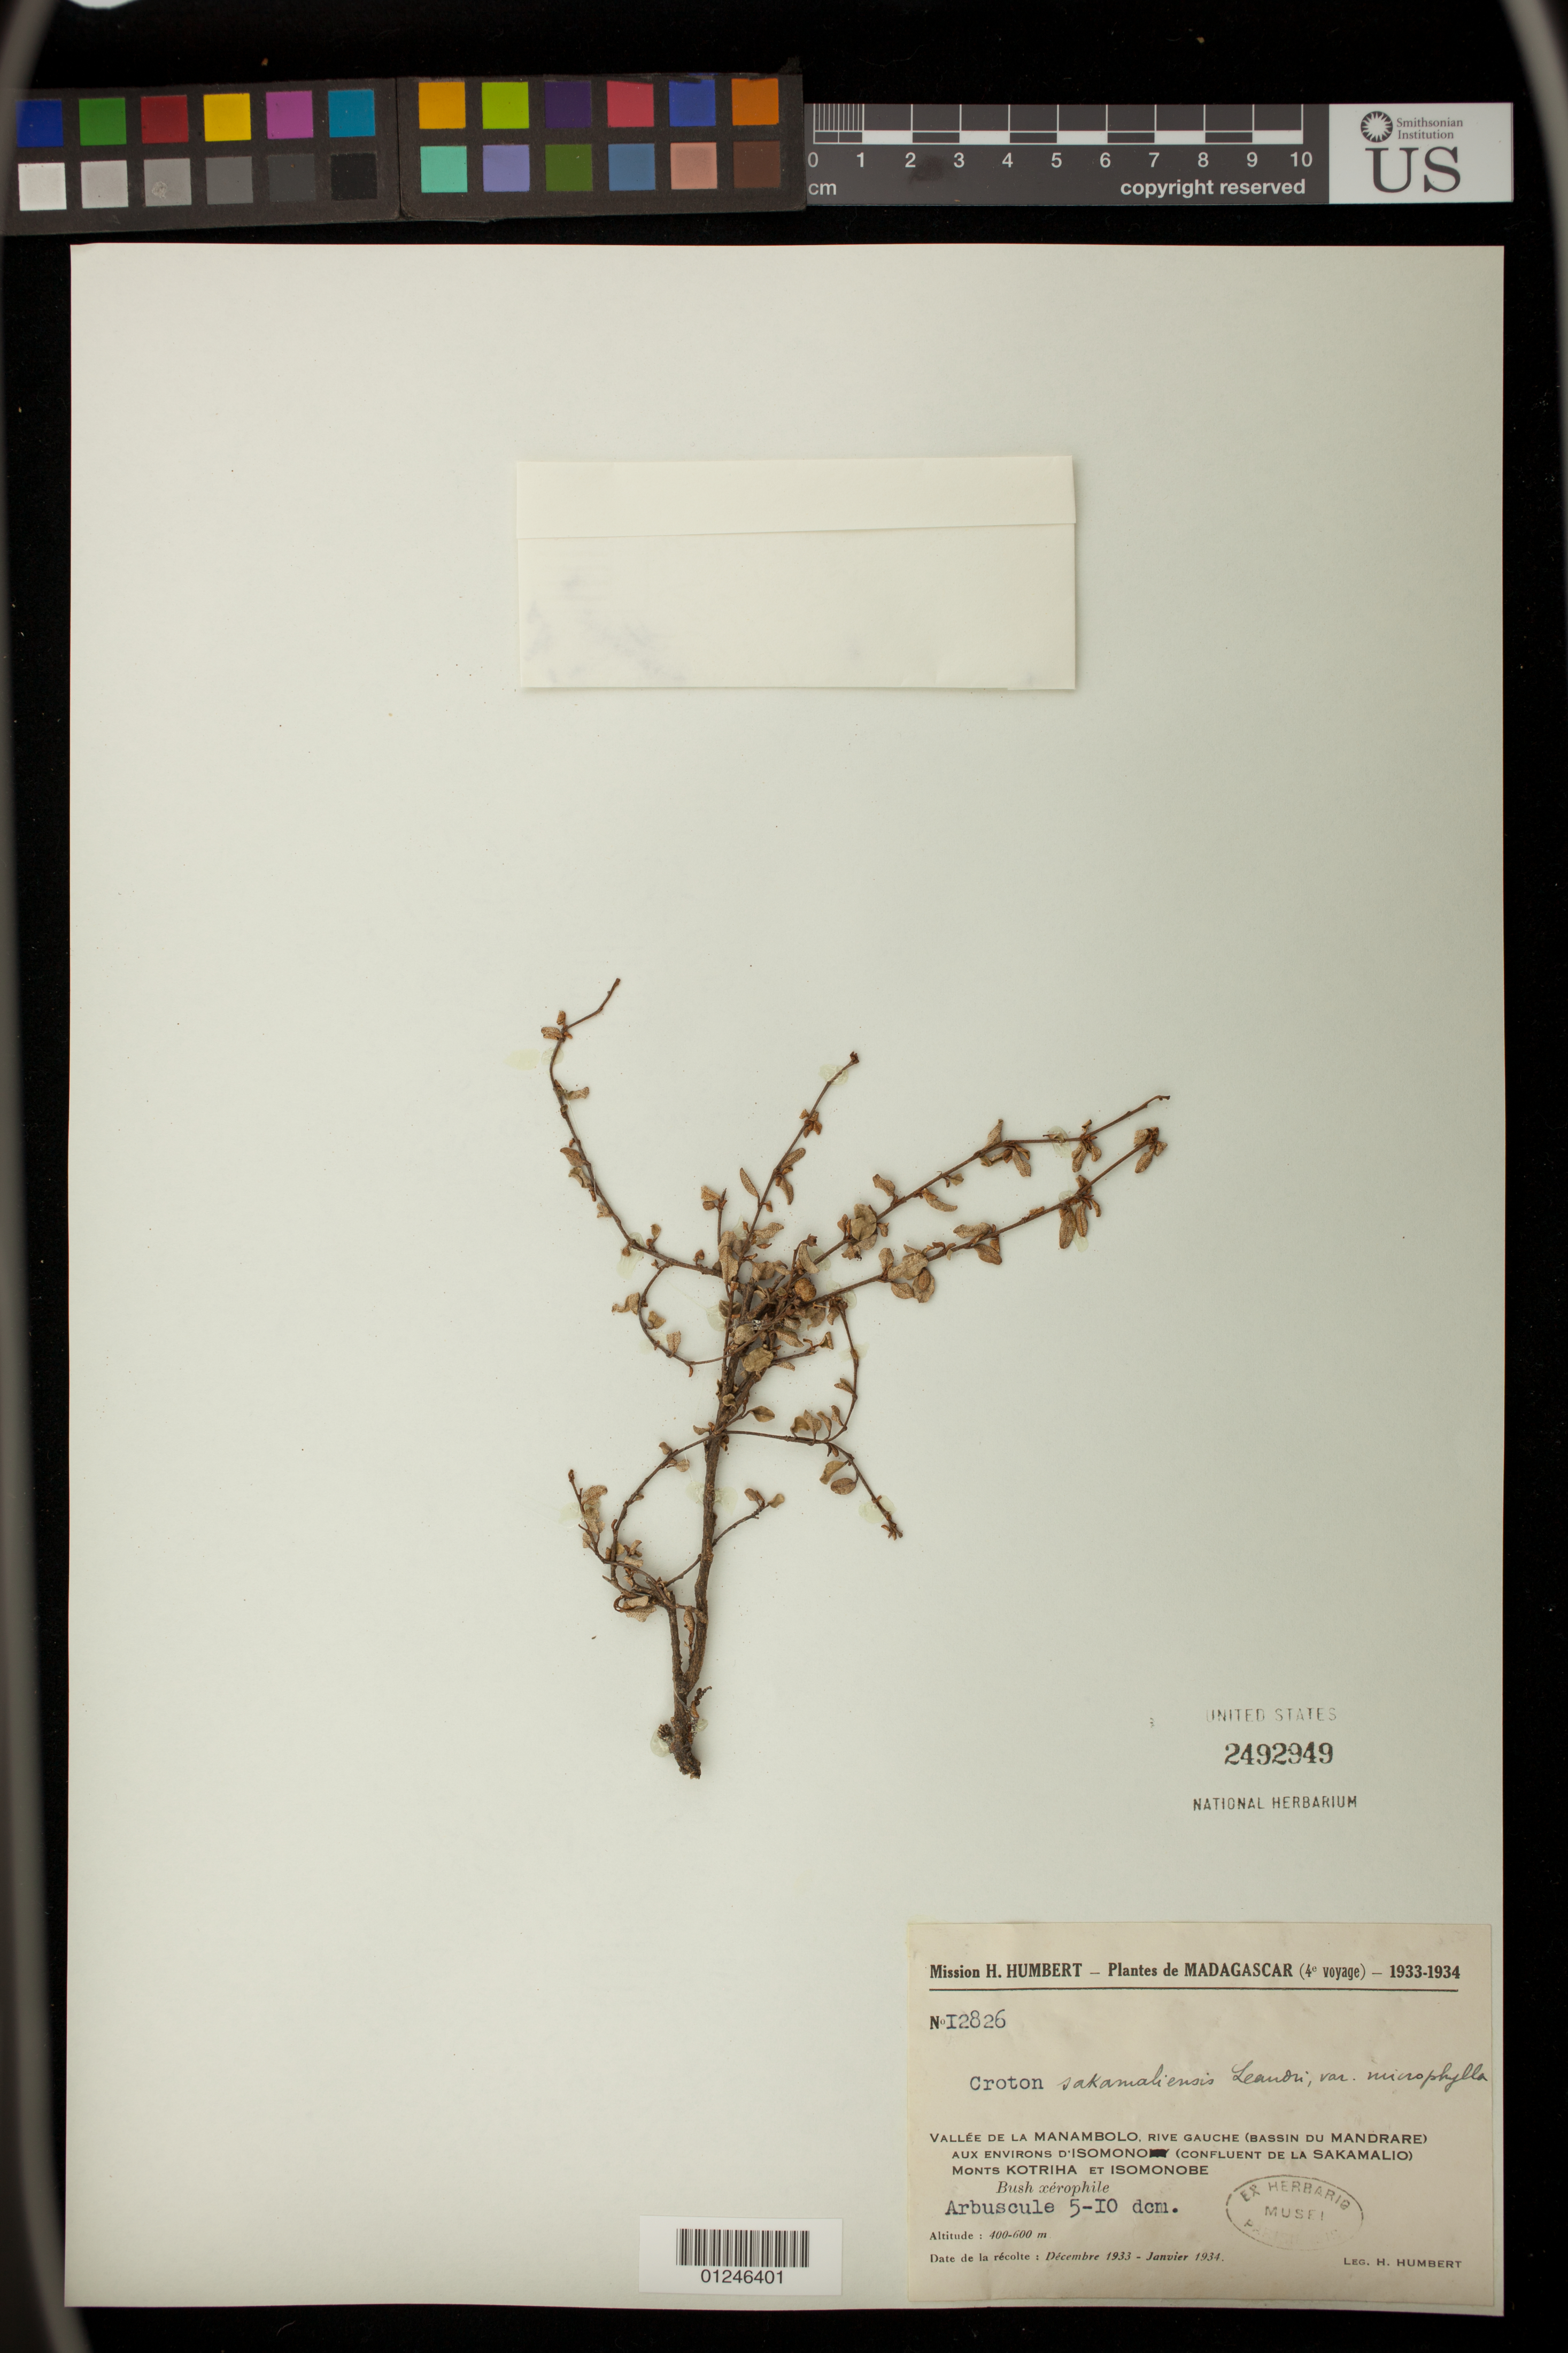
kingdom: Plantae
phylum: Tracheophyta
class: Magnoliopsida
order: Malpighiales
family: Euphorbiaceae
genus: Croton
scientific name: Croton sakamaliensis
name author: Leandri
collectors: H. Humbert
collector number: I2826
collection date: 1933-12-01/1934-01-01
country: Madagascar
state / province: Analamanga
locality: Vallee de la Manambolo, Rive gauche (bassin du Mandrare) aux environs d'Isomono (confluent de la Sakamalio) Monts Kotriha et Isomonobe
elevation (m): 400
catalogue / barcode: US 2492949